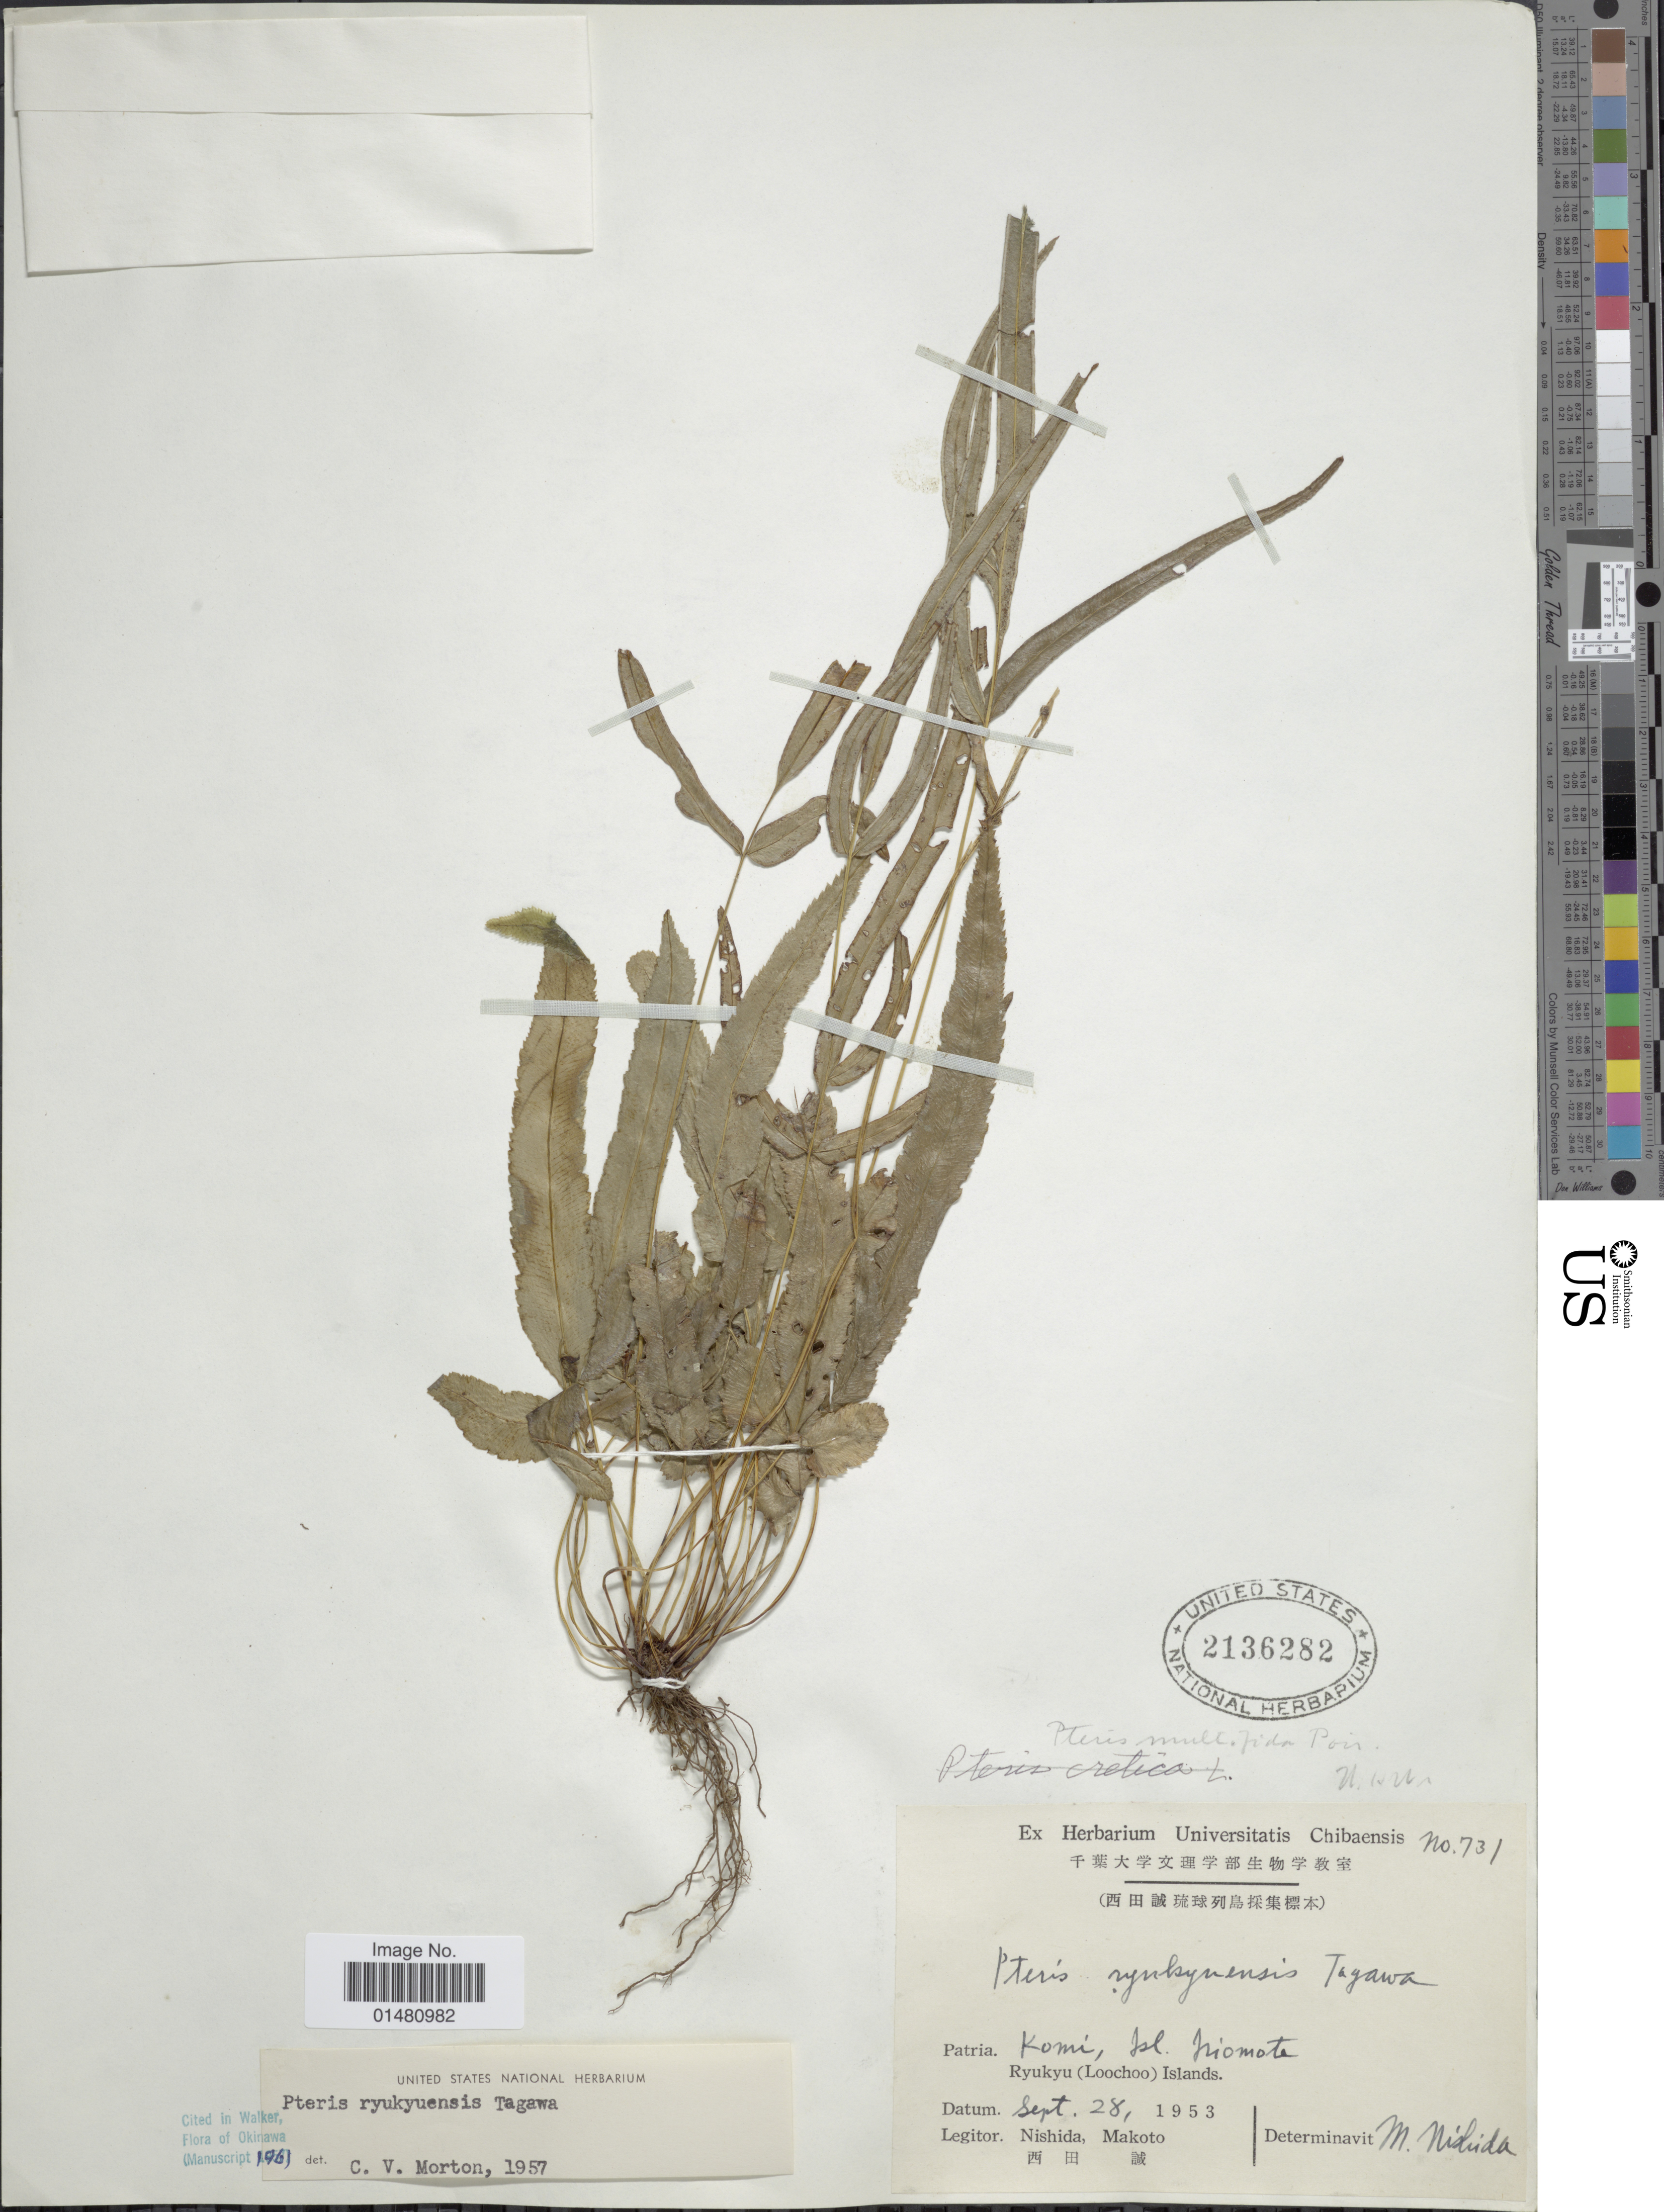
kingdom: Plantae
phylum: Tracheophyta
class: Polypodiopsida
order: Polypodiales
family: Pteridaceae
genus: Pteris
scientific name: Pteris ryukyuensis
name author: Tagawa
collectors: M. Nishida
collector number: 731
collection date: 1953-09-28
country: Japan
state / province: Okinawa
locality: Komi, Isl. Iriomote Ryukyu (Loochoo) islands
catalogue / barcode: US 2136282